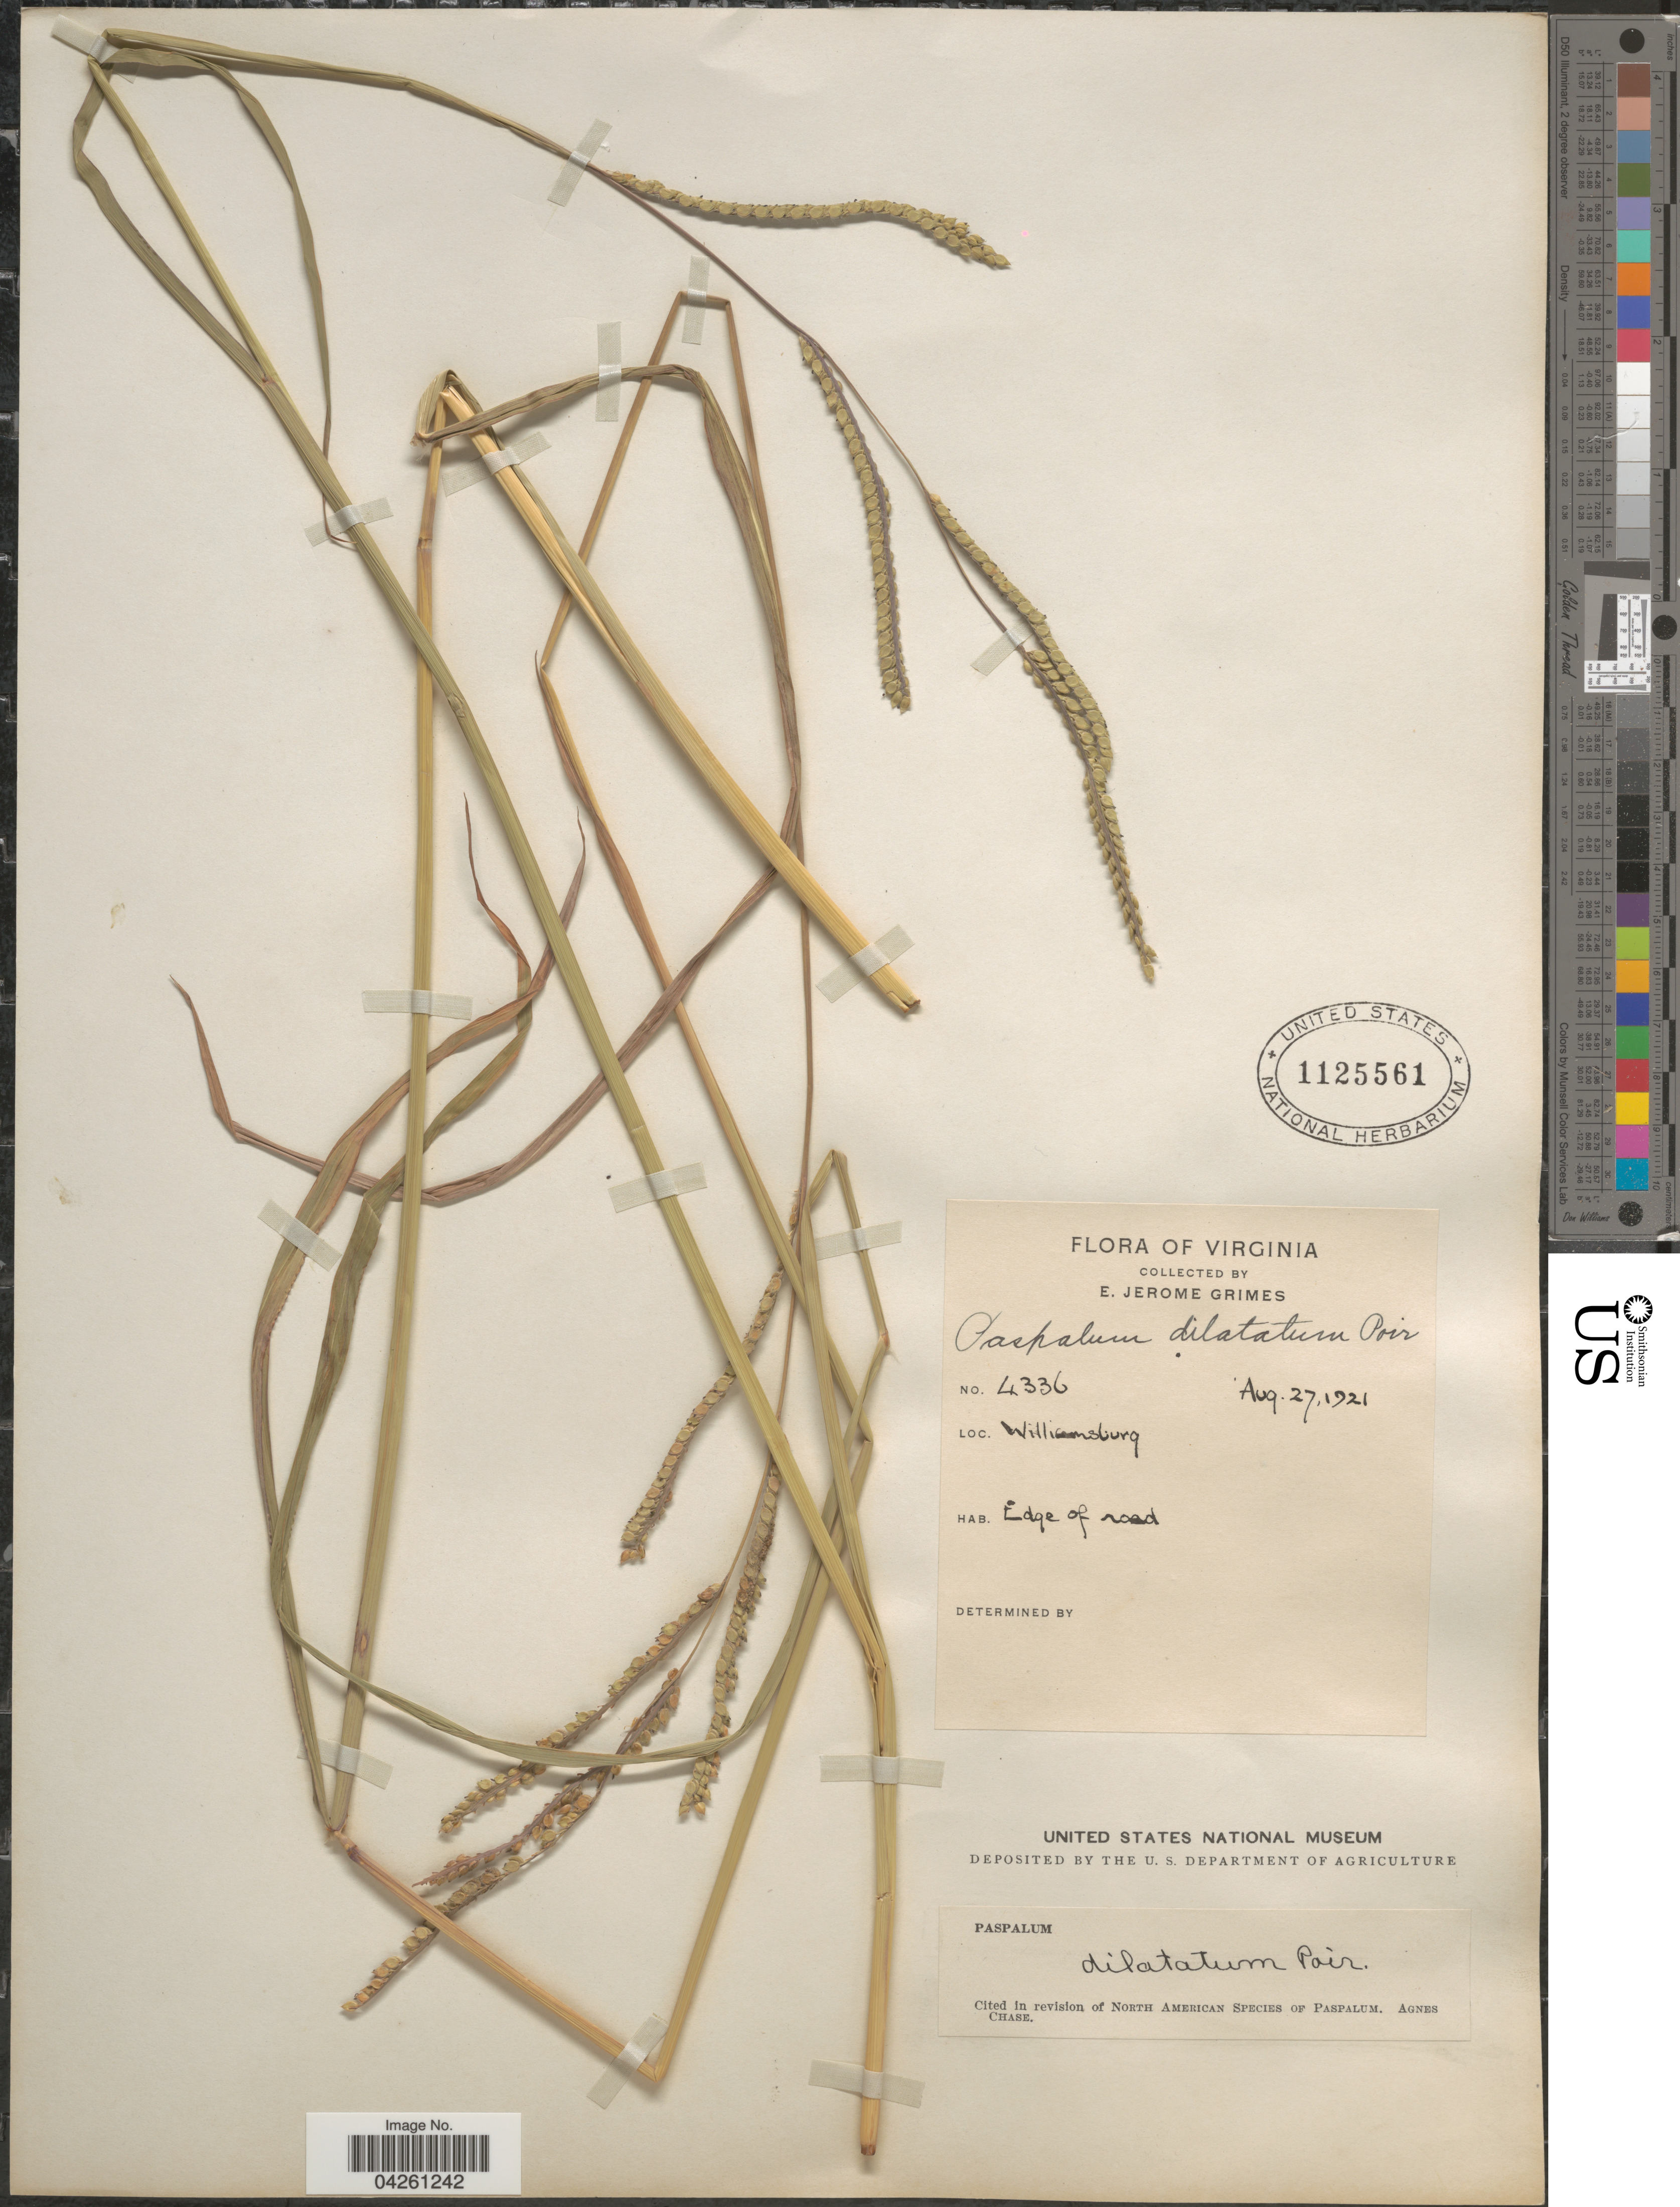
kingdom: Plantae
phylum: Tracheophyta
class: Liliopsida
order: Poales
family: Poaceae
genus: Paspalum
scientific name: Paspalum dilatatum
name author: Poir.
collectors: E. J. Grimes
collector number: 4336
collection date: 1921-08-27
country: United States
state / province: Virginia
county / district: City of Williamsburg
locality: Williamsburg. Edge of road.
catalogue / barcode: US 1125561